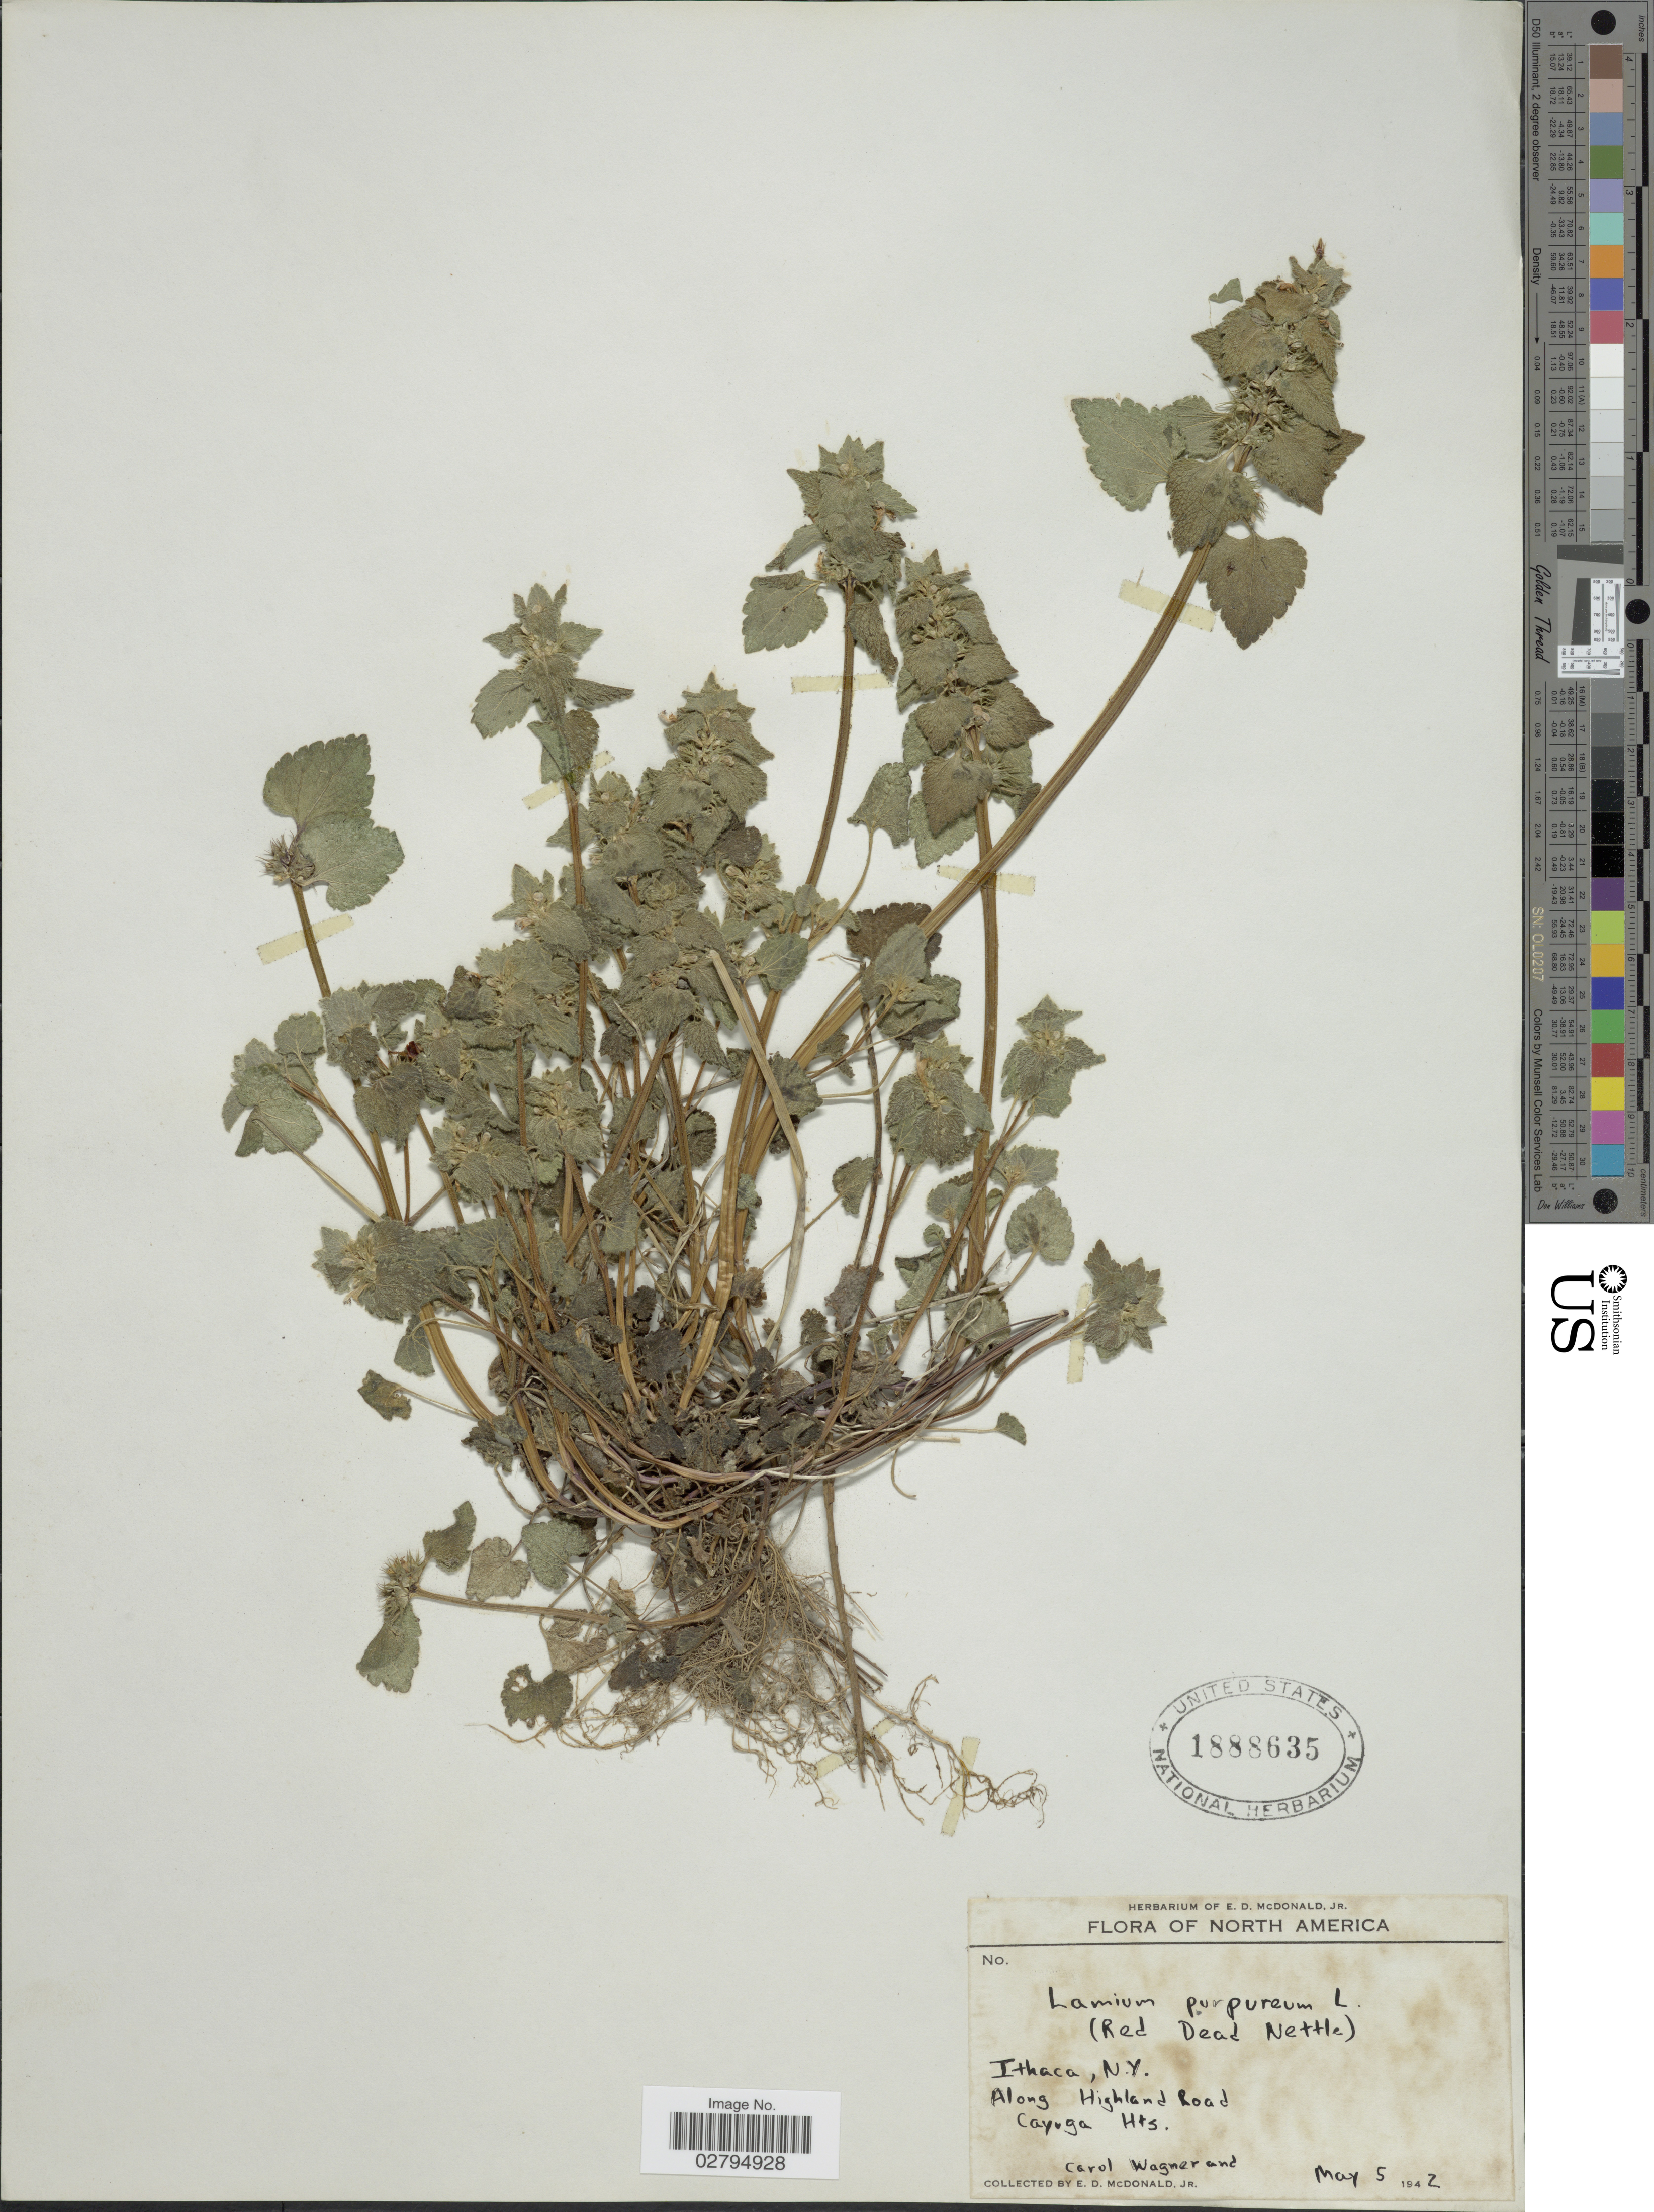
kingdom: Plantae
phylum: Tracheophyta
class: Magnoliopsida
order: Lamiales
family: Lamiaceae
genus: Lamium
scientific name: Lamium purpureum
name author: L.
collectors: C. Wagner & E. D. McDonald Jr.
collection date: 1942-05-05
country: United States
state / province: New York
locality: Ithaca. Along Highland Road. Cayuga Mts.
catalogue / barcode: US 1888635